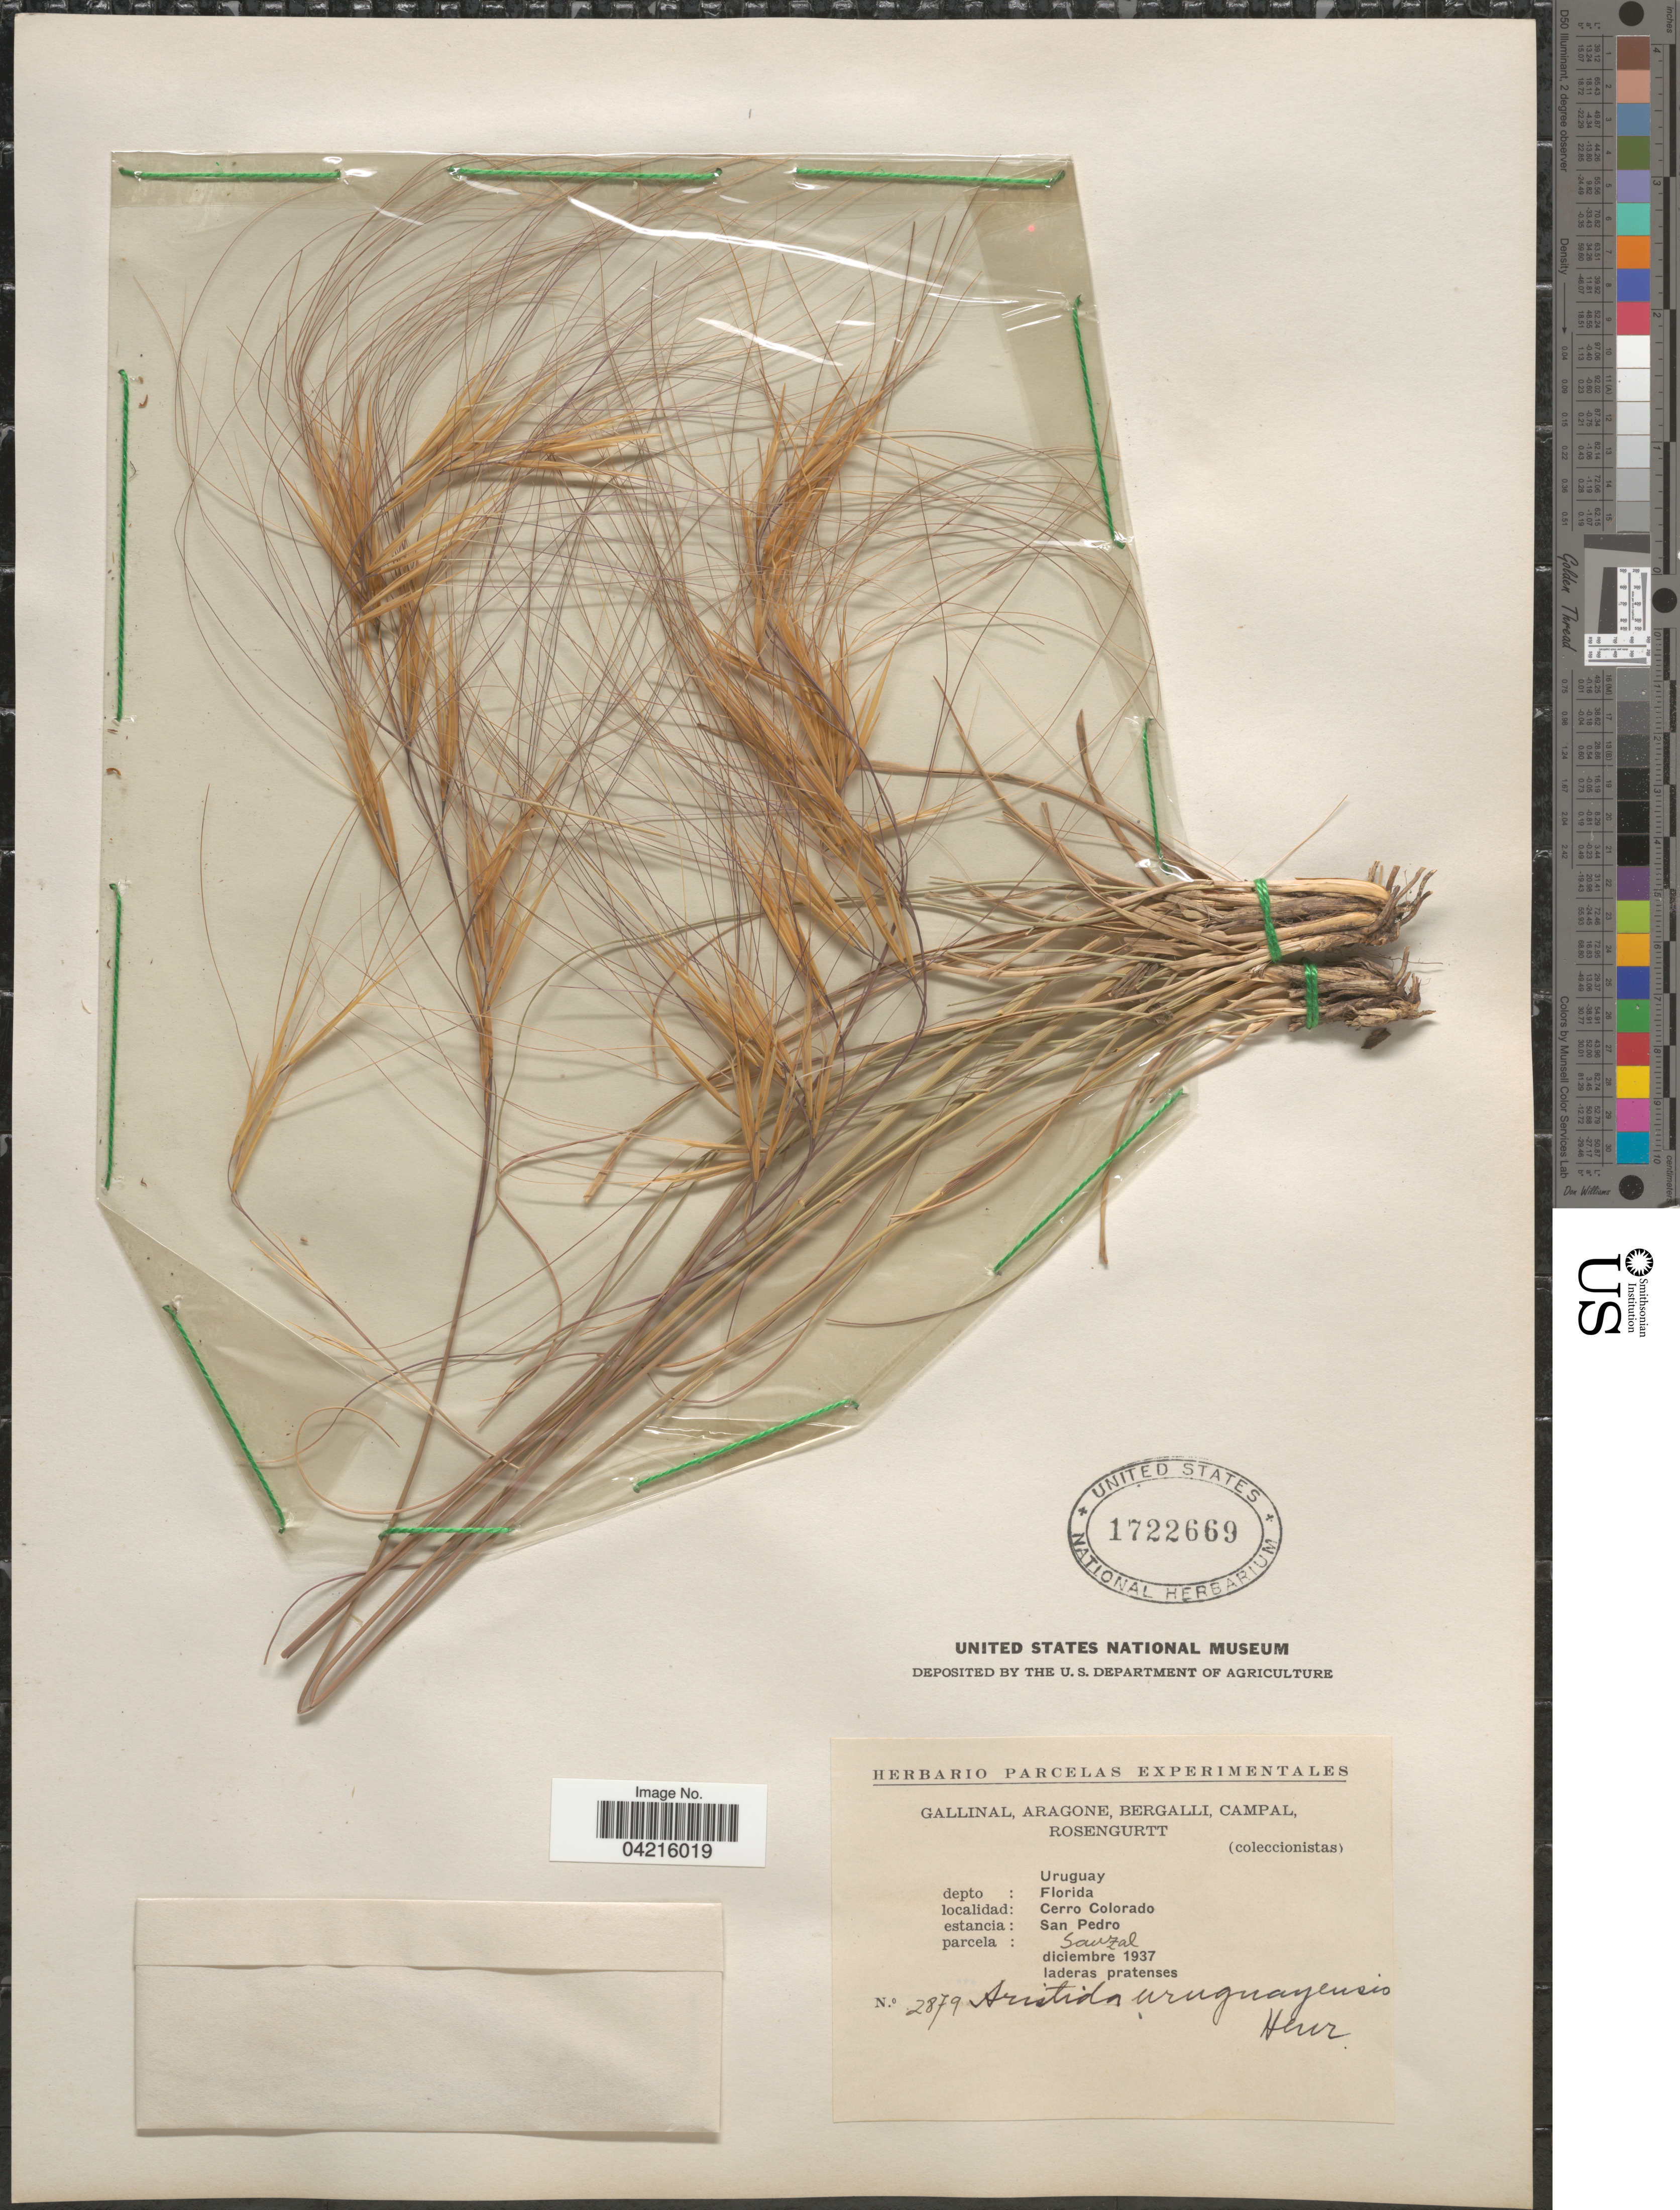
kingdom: Plantae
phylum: Tracheophyta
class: Liliopsida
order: Poales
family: Poaceae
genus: Aristida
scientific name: Aristida uruguayensis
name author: Henr.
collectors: -. Gallinal, -- Aragone, -- Bergalli, -- Campal & Rosengurtt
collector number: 2879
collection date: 1937-12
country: Uruguay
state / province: Florida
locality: Depto: Florida. Cerro Colorado. Estancia: San Pedro. Parcela: Sauzal.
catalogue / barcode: US 1722669